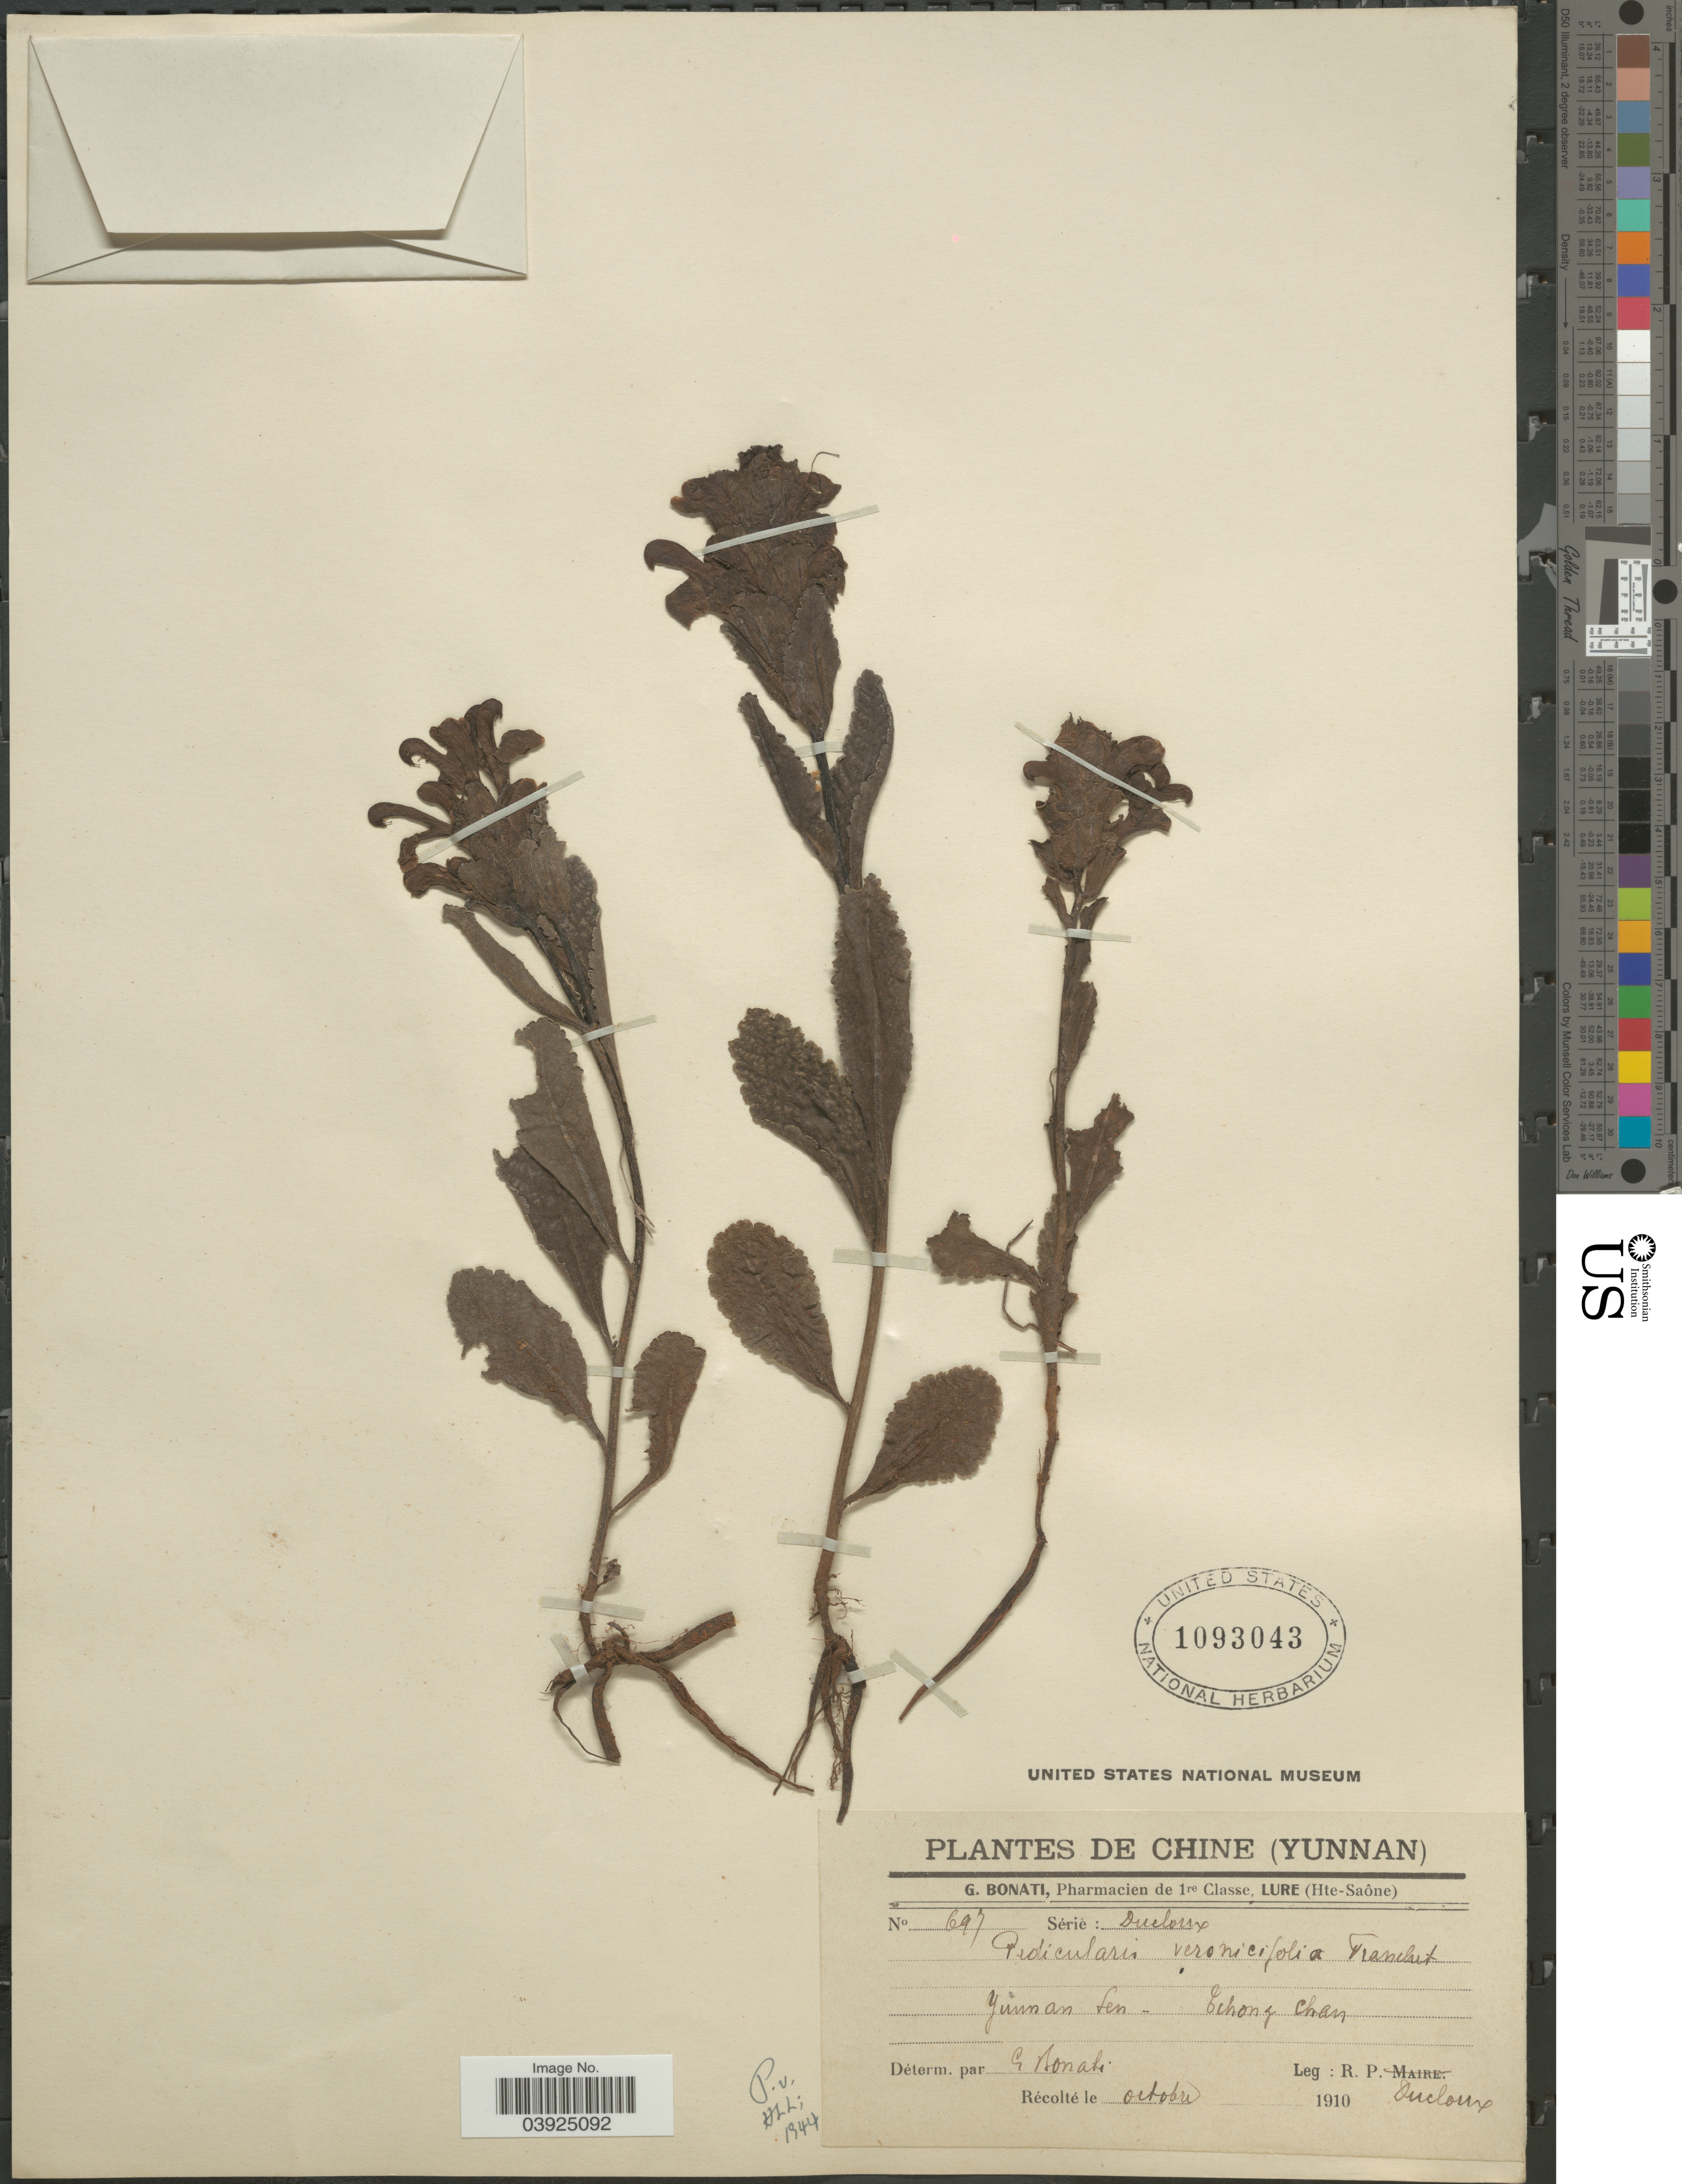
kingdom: Plantae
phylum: Tracheophyta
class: Magnoliopsida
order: Lamiales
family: Orobanchaceae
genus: Pedicularis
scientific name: Pedicularis veronicifolia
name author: Franch.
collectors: -. Ducloux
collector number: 697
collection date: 1910-10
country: China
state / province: Yunnan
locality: Yunnan Len- Tchong Chan.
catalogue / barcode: US 1093043